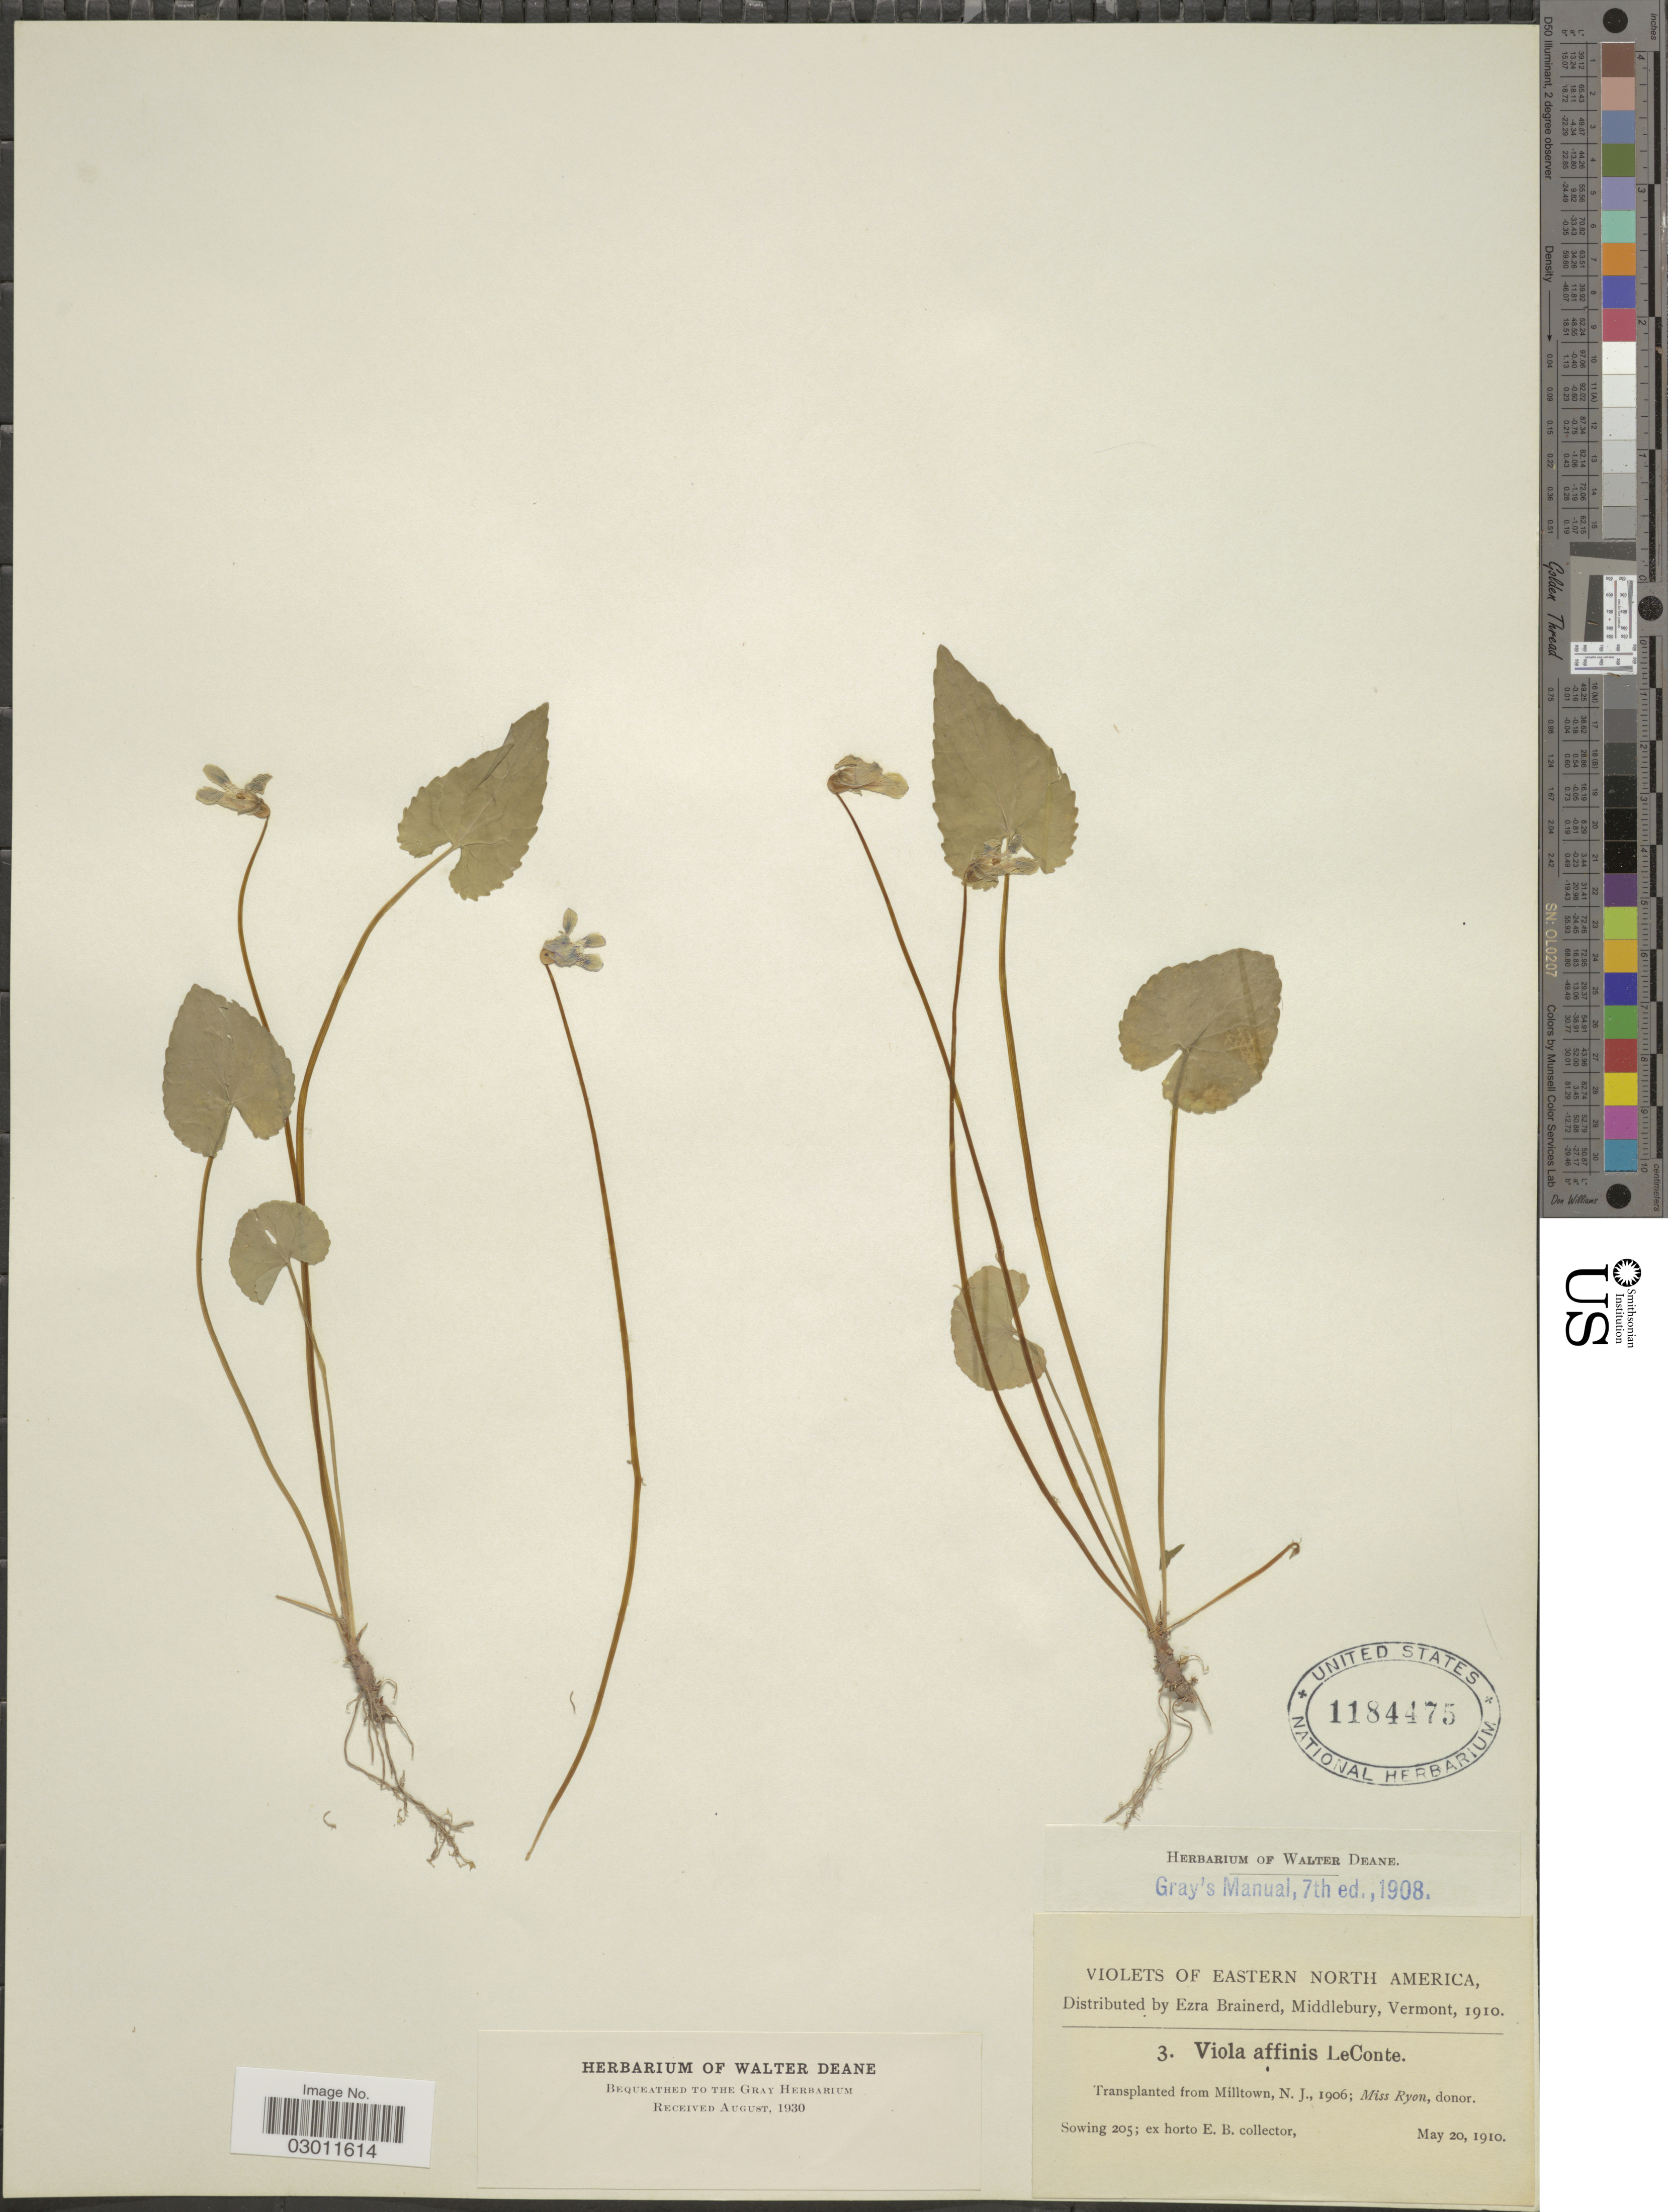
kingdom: Plantae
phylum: Tracheophyta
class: Magnoliopsida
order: Malpighiales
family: Violaceae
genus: Viola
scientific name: Viola affinis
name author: LeConte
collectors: ex herb. Ezra Brainerd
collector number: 3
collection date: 1910-05-20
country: United States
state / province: New Jersey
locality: Eastern North America. Transplanted from Milltown, N. J.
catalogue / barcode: US 1184475